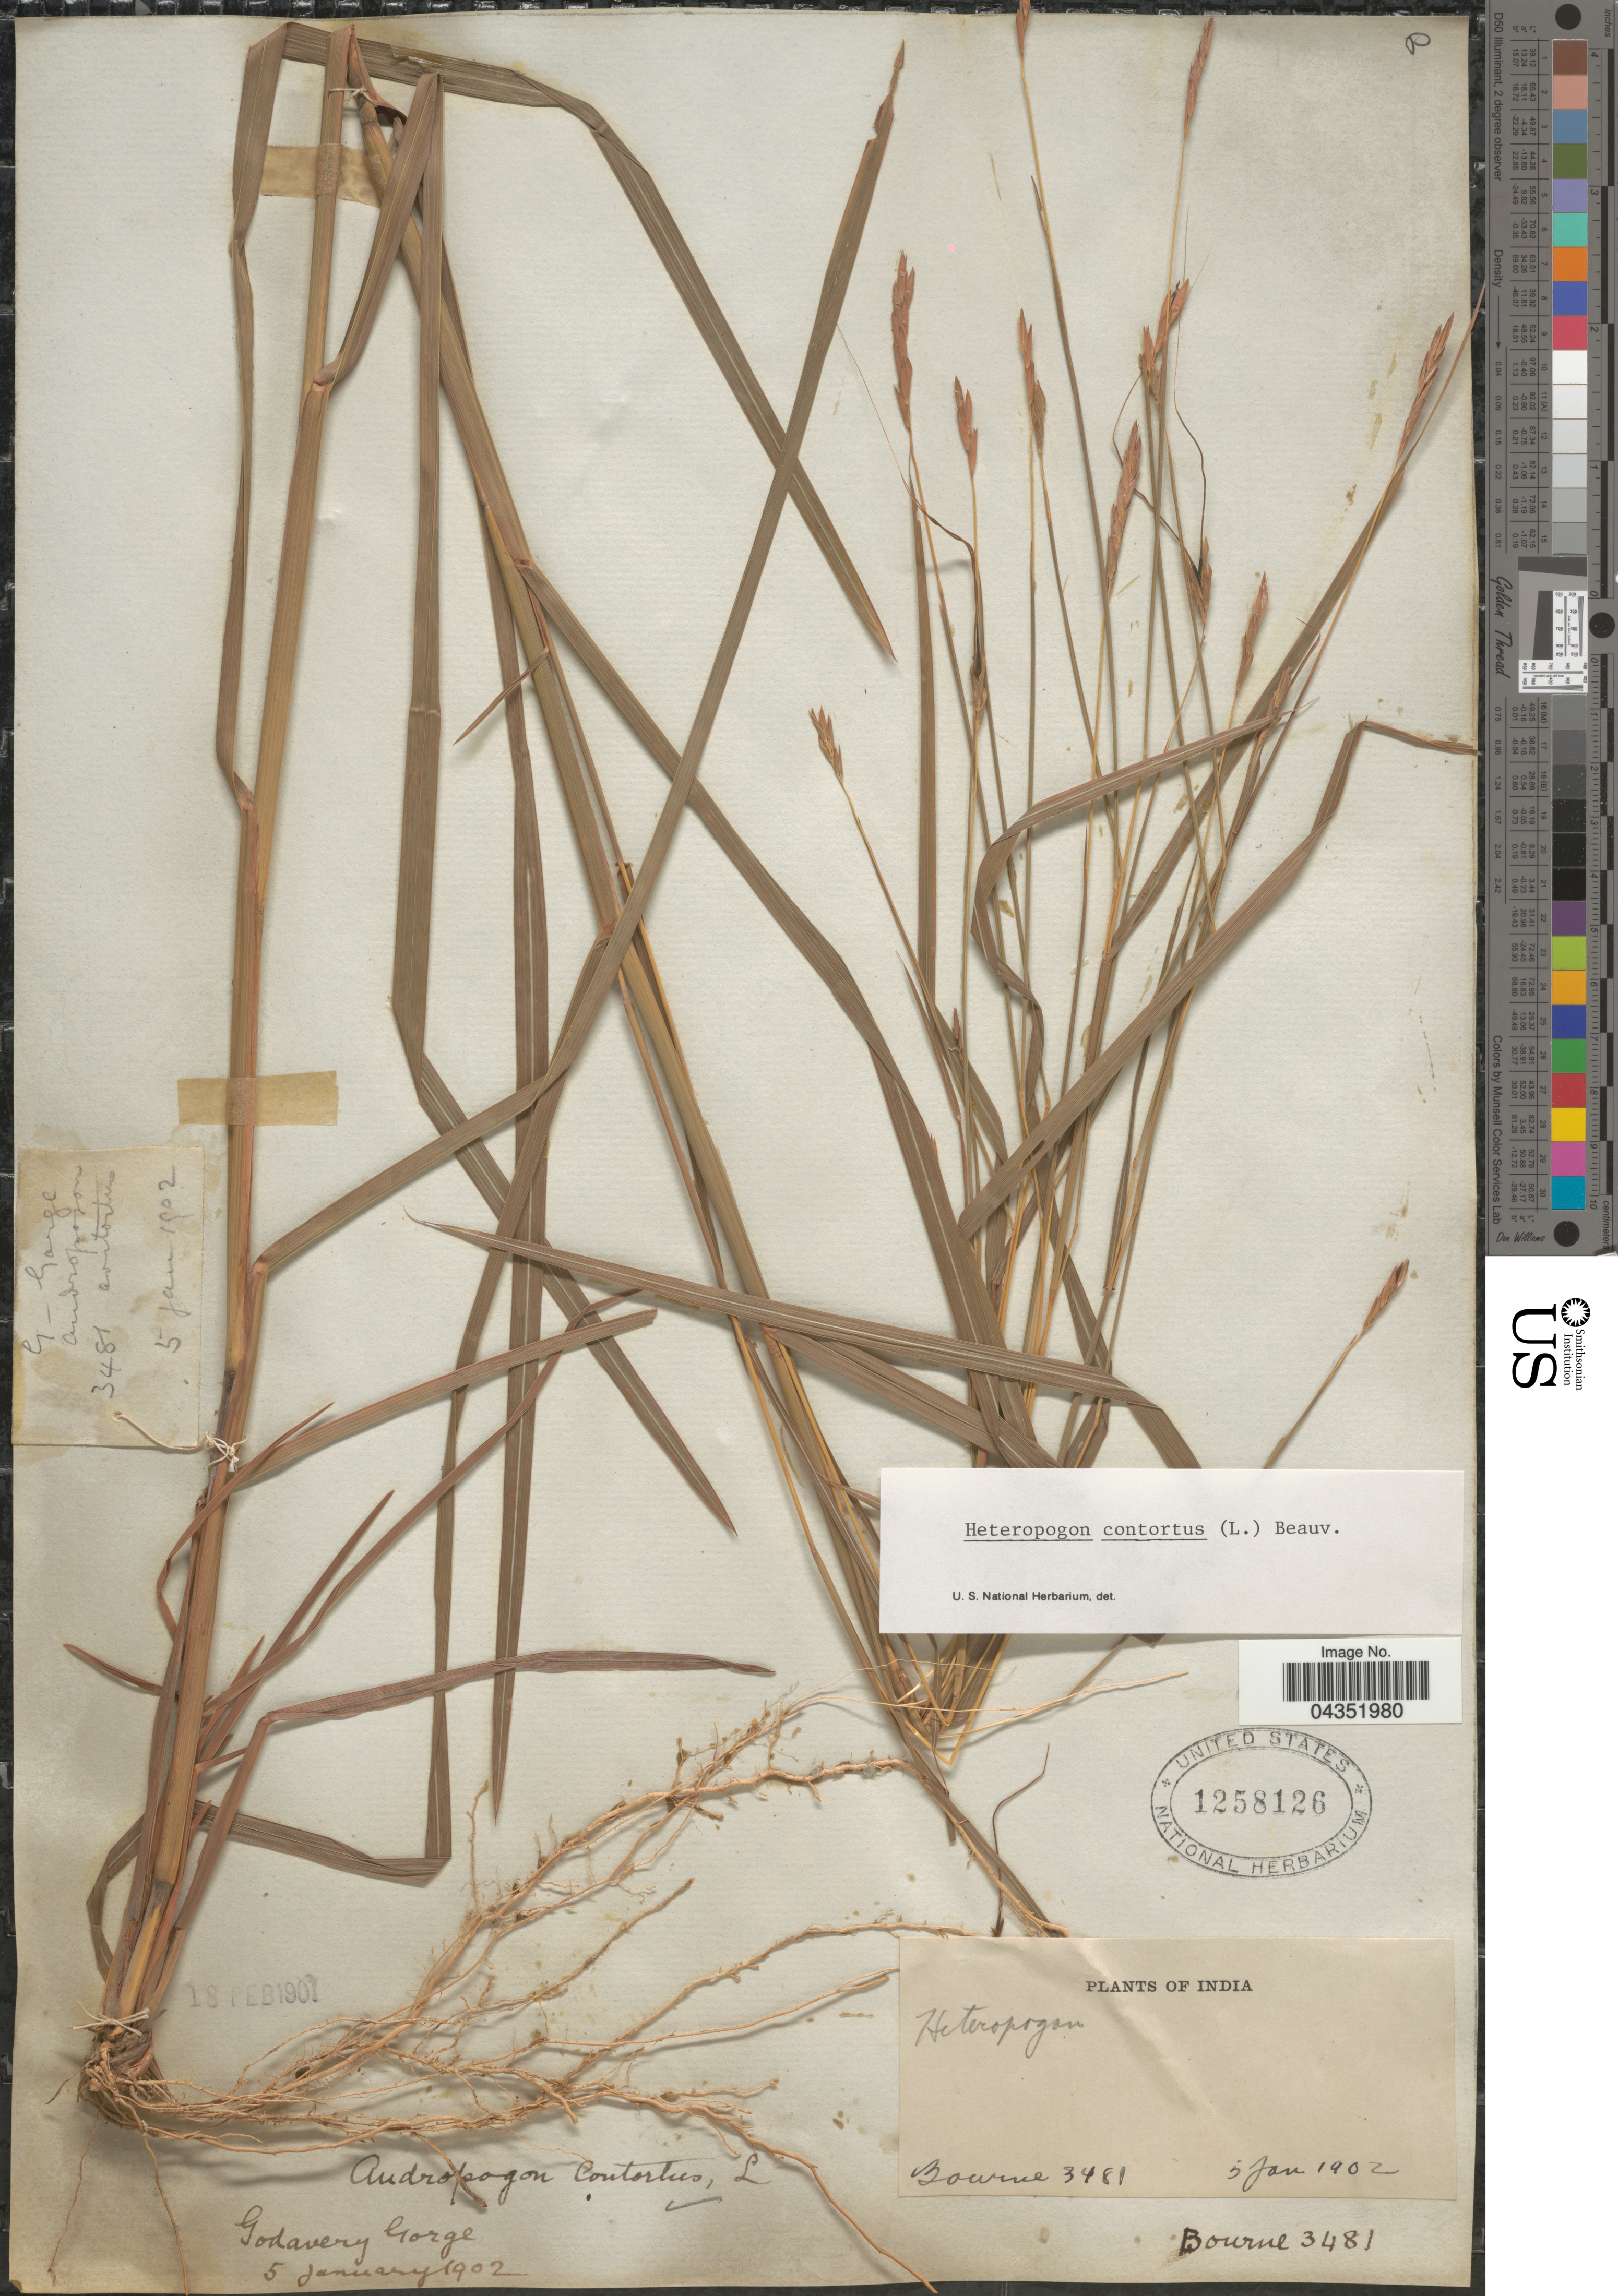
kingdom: Plantae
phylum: Tracheophyta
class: Liliopsida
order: Poales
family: Poaceae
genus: Heteropogon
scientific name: Heteropogon contortus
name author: (L.) P. Beauv. ex Roem. & Schult.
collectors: -- Bourne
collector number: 3481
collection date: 1902-01-05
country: India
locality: Godavery Gorge.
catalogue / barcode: US 1258126